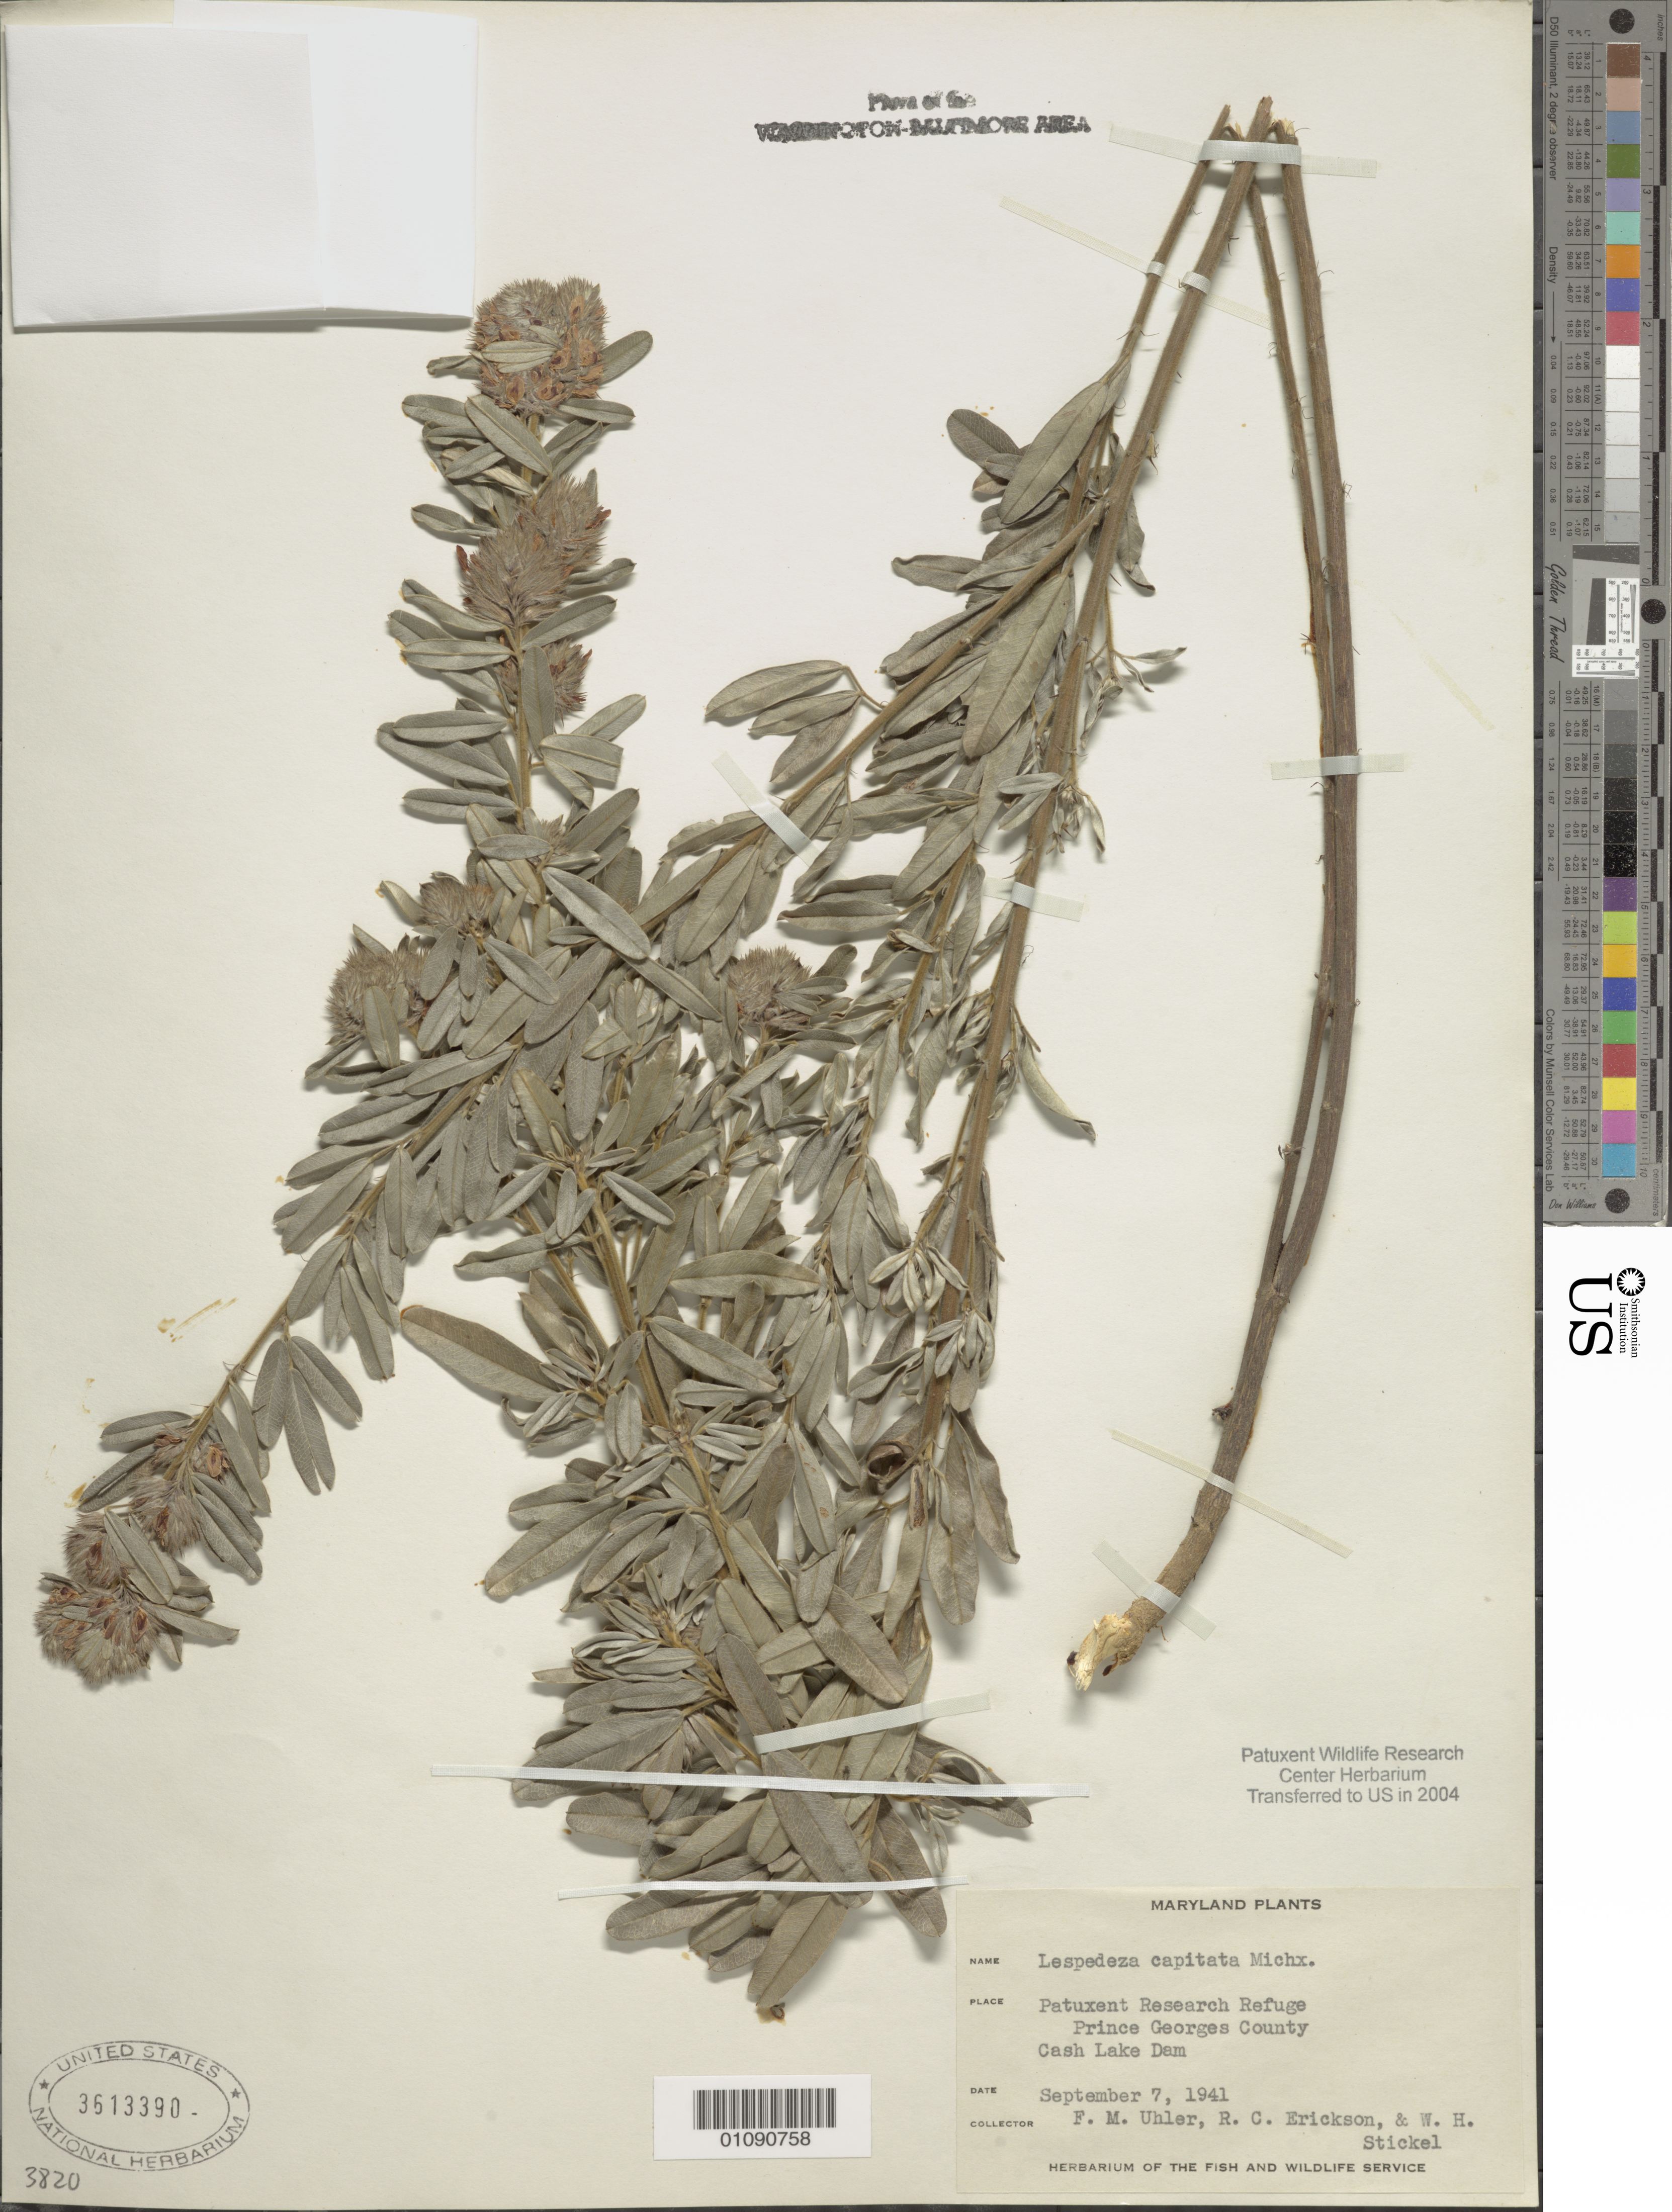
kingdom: Plantae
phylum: Tracheophyta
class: Magnoliopsida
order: Fabales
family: Fabaceae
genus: Lespedeza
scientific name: Lespedeza capitata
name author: Michx.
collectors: F. M. Uhler & R. Erickson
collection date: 1941-09-07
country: United States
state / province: Maryland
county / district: Prince George's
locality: Patuxent Wildlife Refuge, Cash Lake dam.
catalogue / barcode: US 3613390